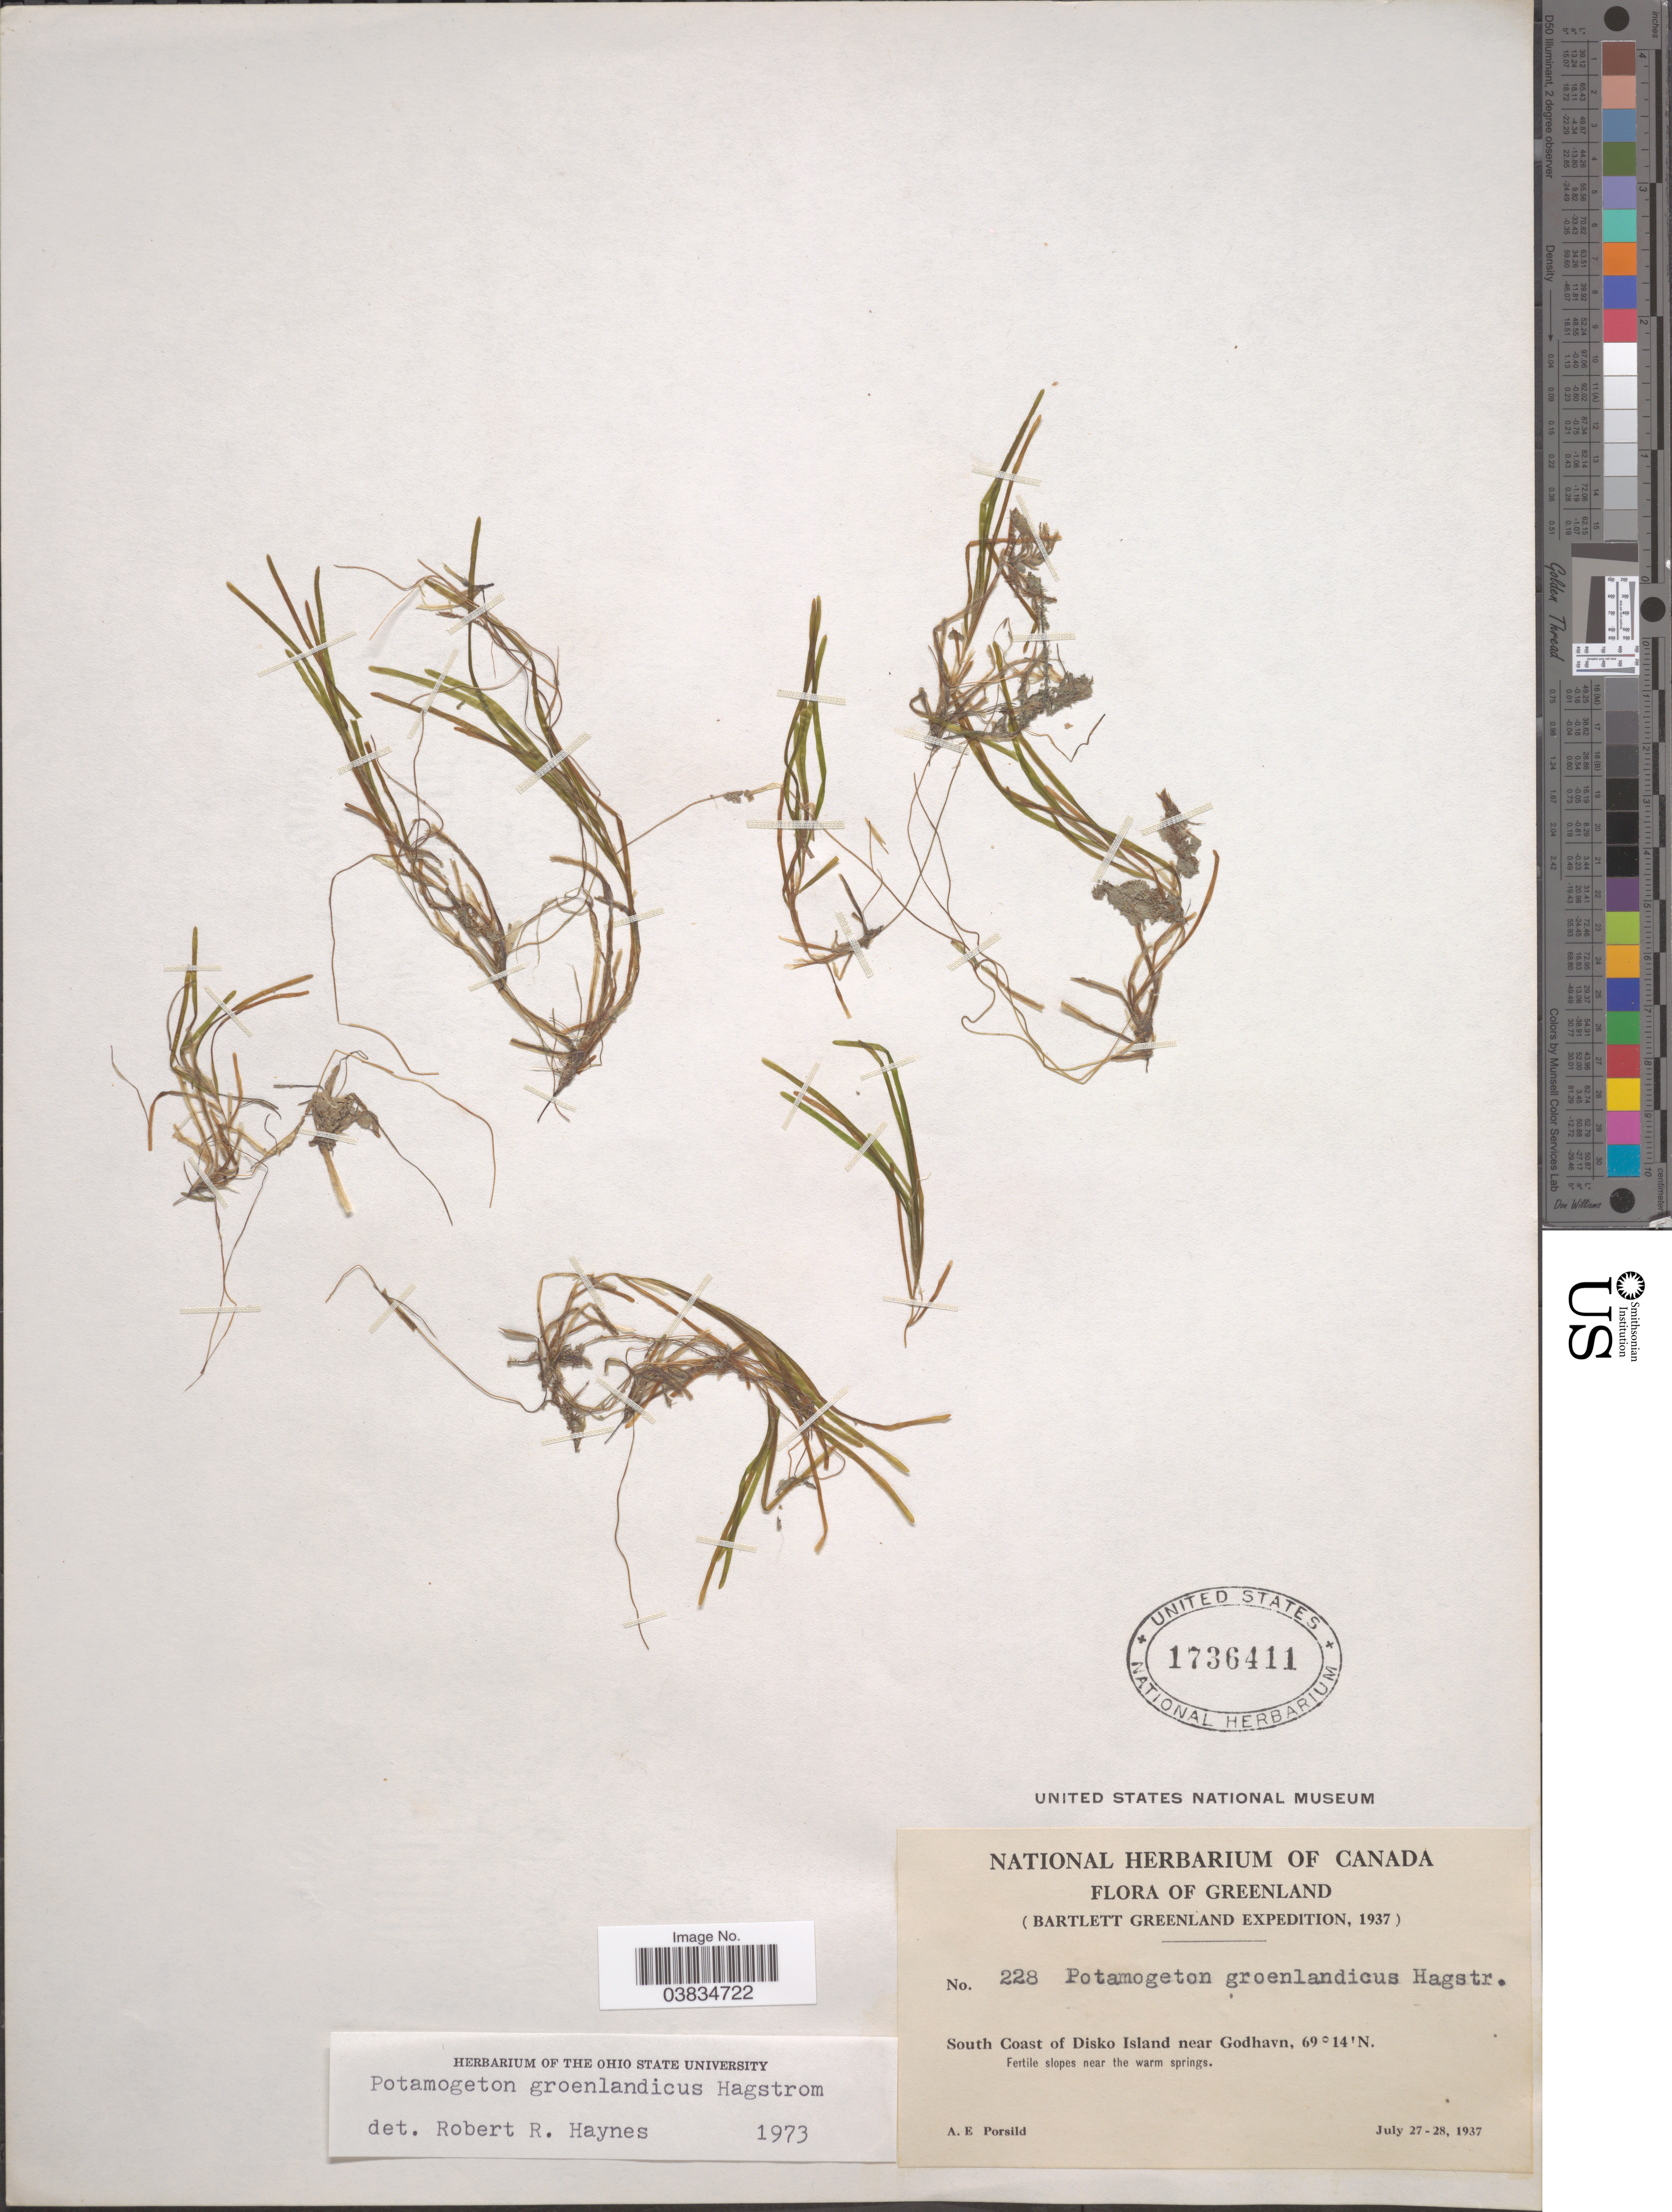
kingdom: Plantae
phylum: Tracheophyta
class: Liliopsida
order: Alismatales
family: Potamogetonaceae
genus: Potamogeton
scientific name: Potamogeton groenlandicus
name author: Hagstr.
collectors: A. E. Porsild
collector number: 228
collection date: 1937-07-27/1937-07-28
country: Greenland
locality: South Coast of Disko Island near Godhavn.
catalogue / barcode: US 1736411